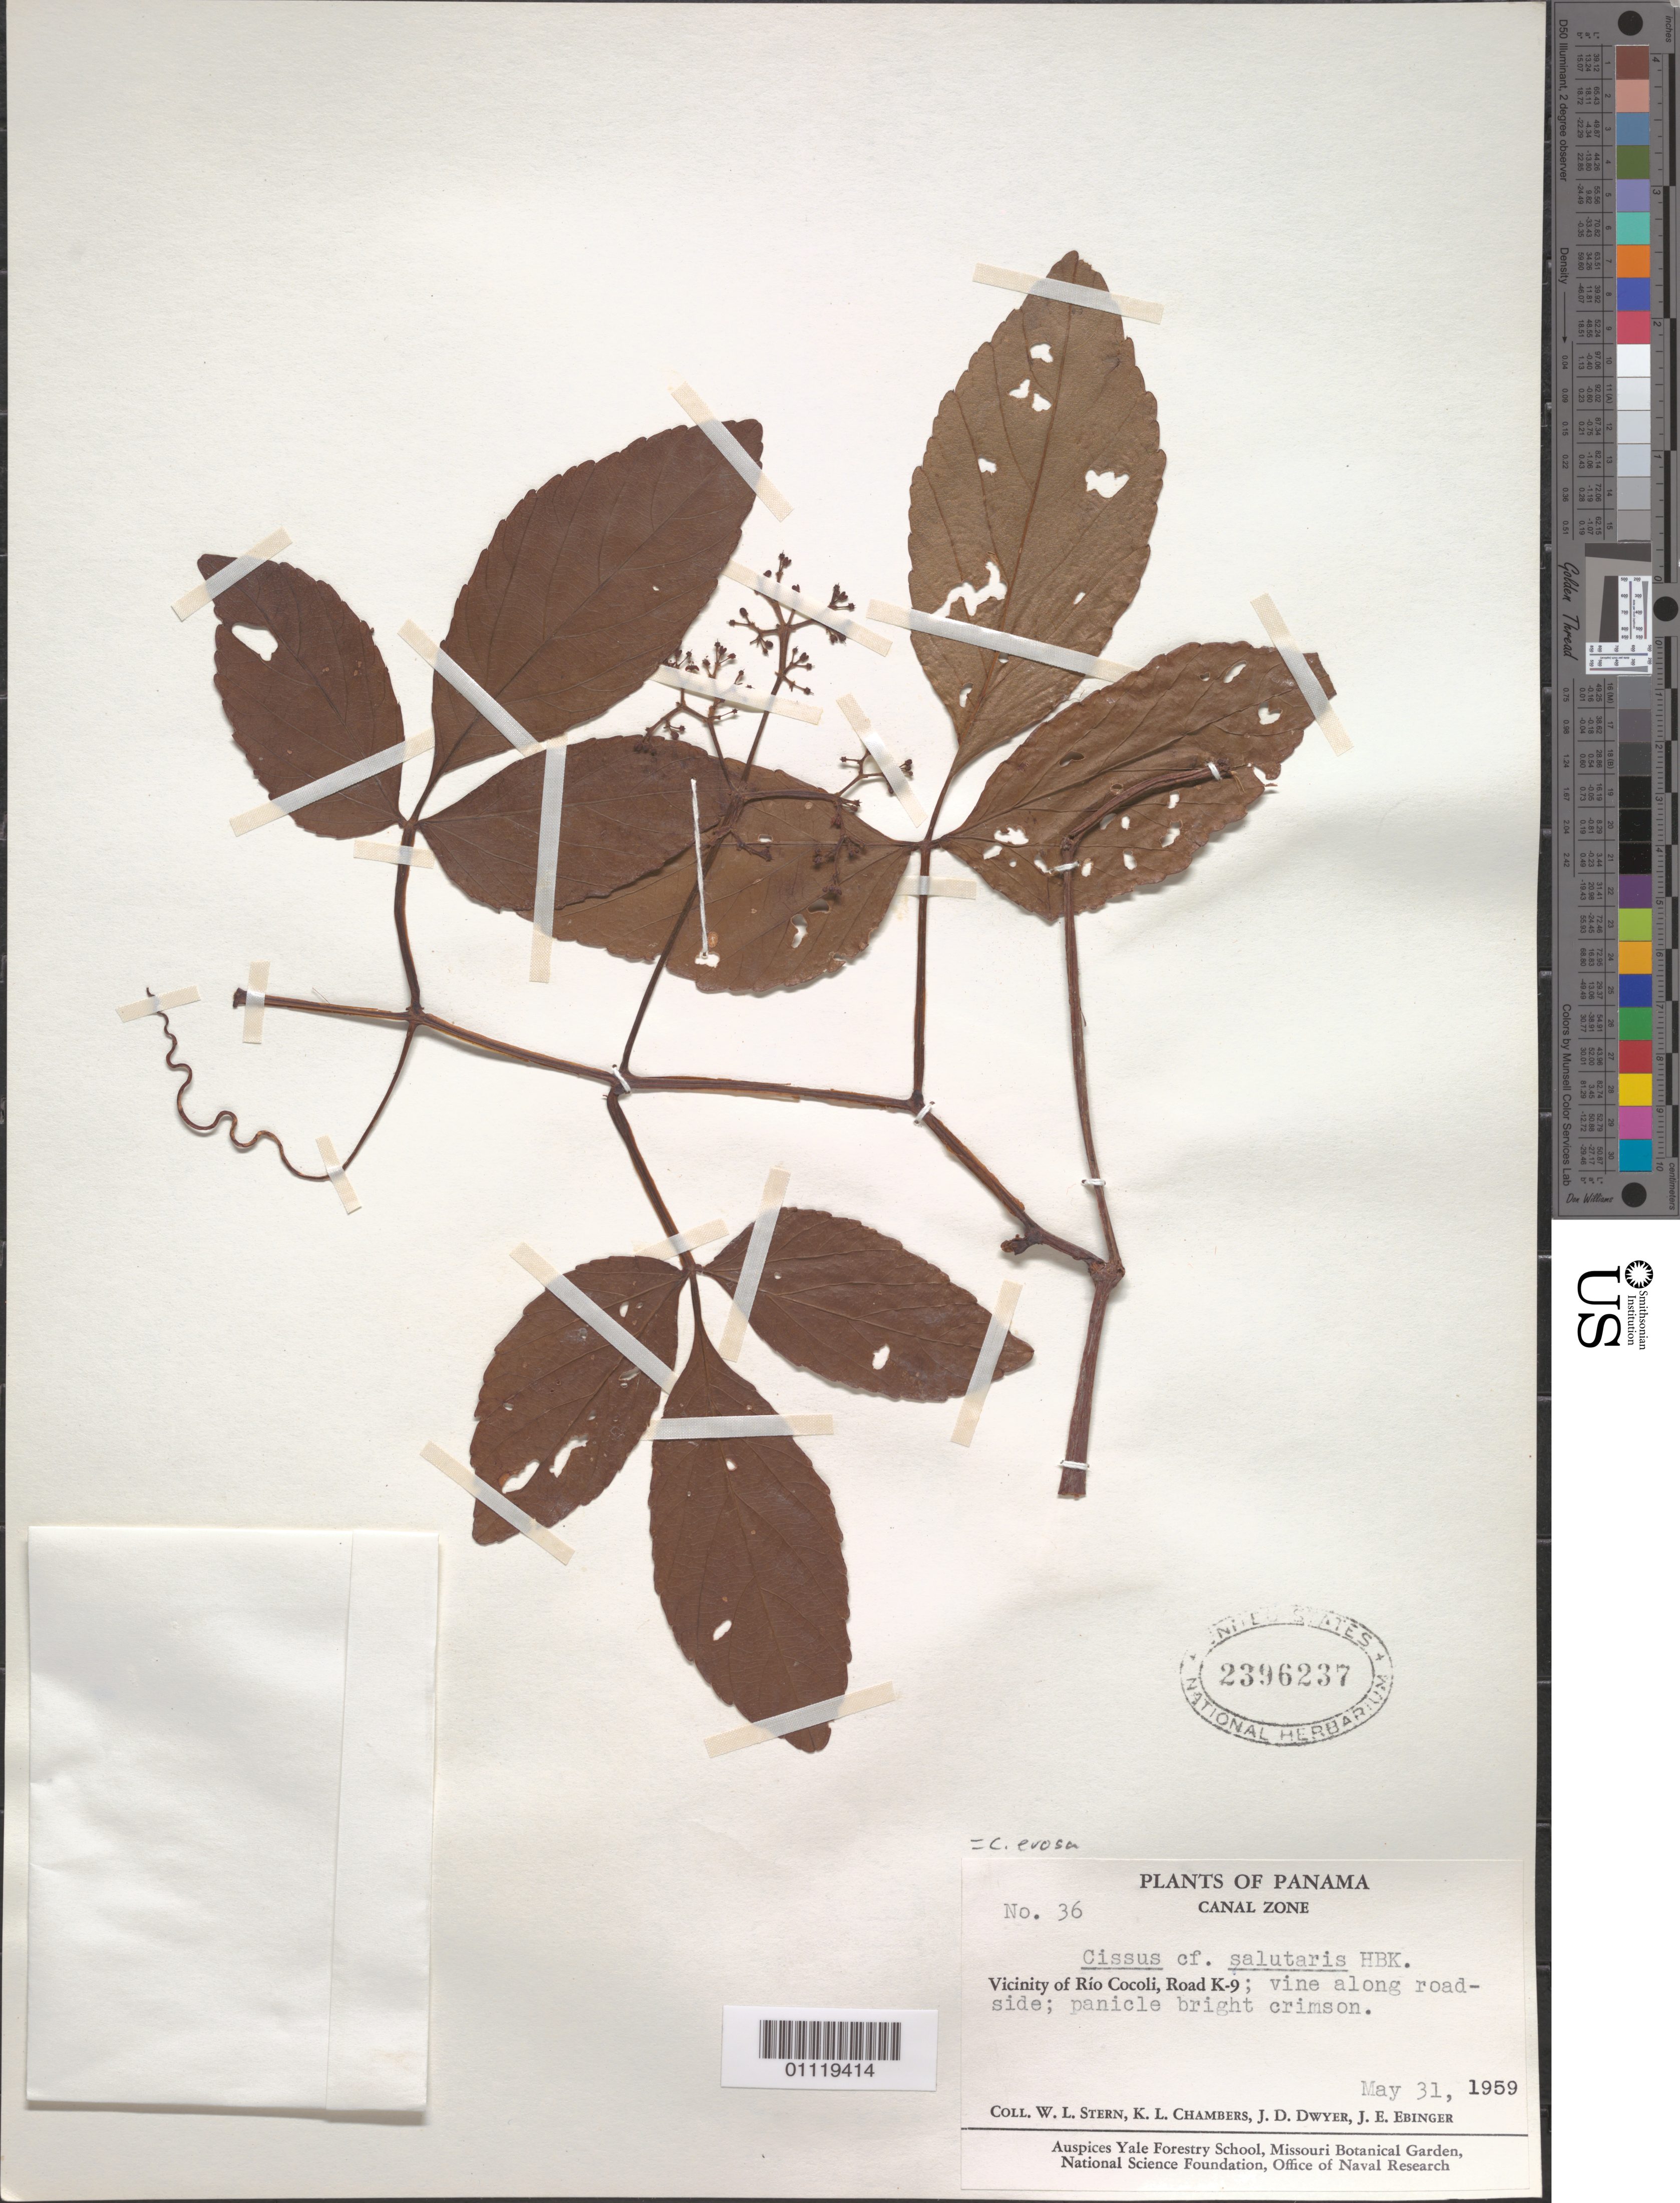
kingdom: Plantae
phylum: Tracheophyta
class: Magnoliopsida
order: Vitales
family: Vitaceae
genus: Cissus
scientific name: Cissus erosa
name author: Rich.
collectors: W. L. Stern, K. L. Chambers, J. D. Dwyer & J. Ebinger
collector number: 36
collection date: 1959-05-31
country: Panama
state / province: Panamá Oeste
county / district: Canal Zone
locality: Vicinity of Rio Cocoli, Road K-9.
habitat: Vine along roadside.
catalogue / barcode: US 2396237